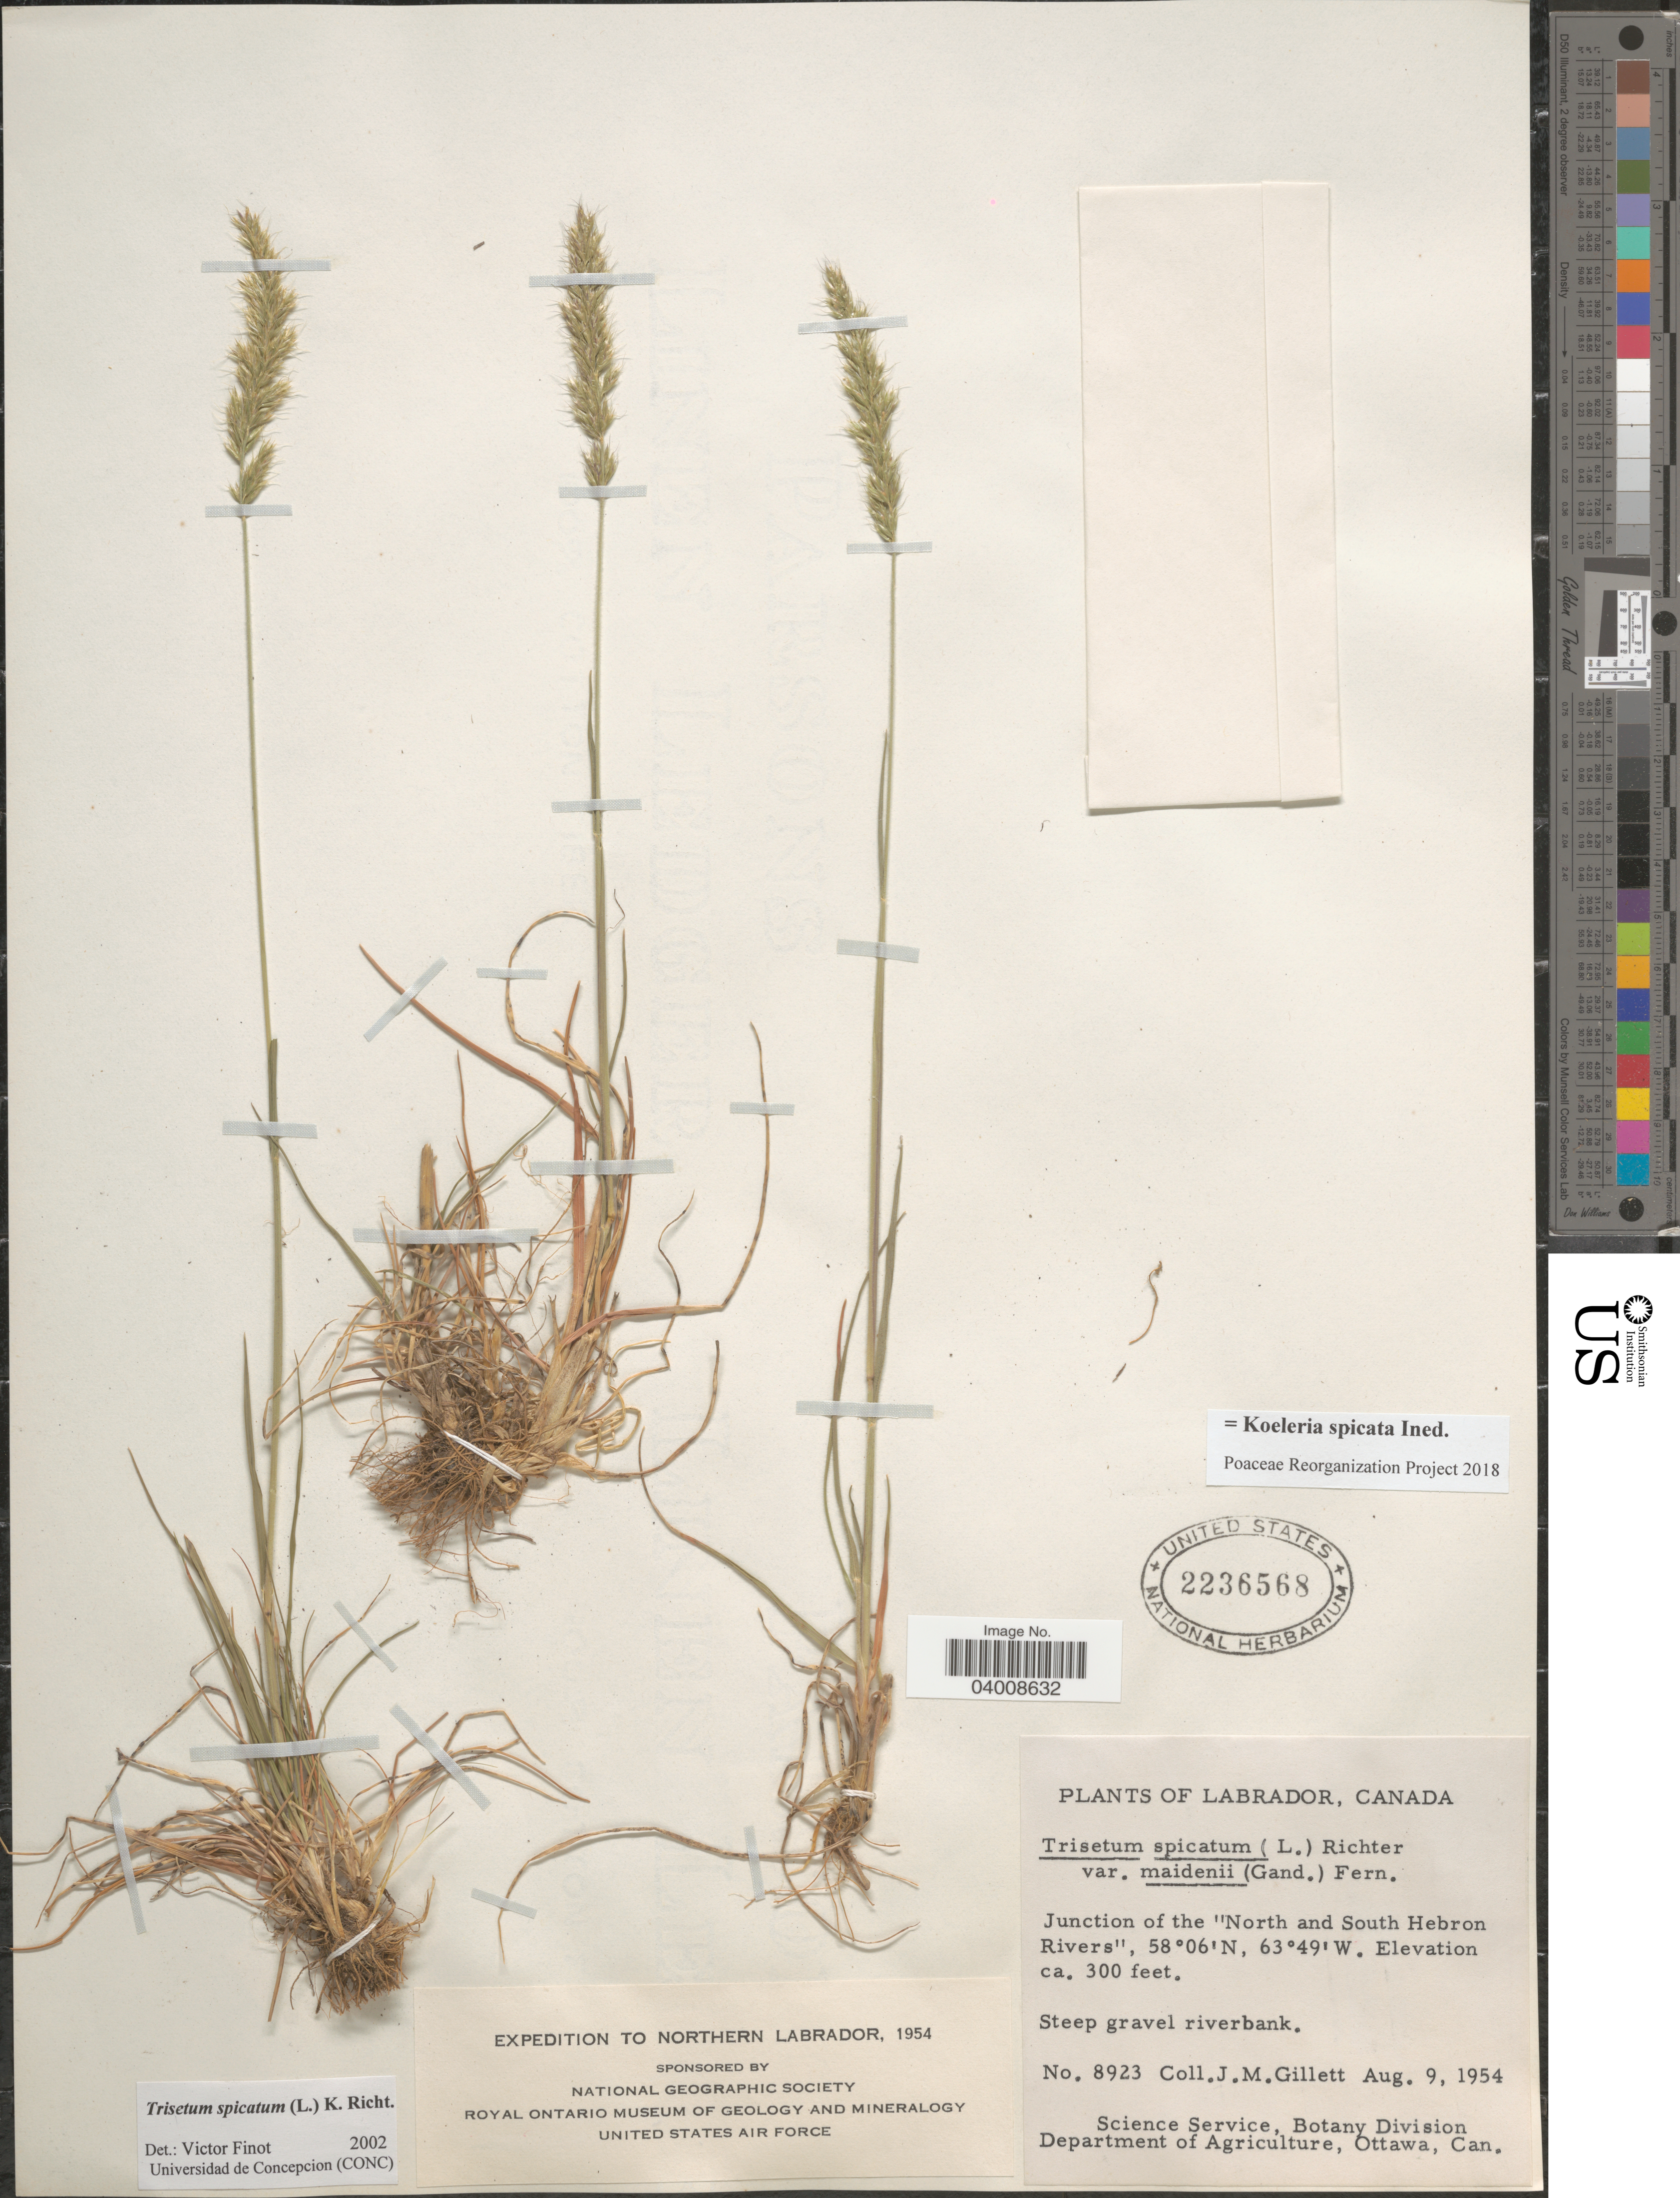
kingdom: Plantae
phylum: Tracheophyta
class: Liliopsida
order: Poales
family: Poaceae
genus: Koeleria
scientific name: Koeleria spicata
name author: (L.) Barberá et al.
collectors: J. M. Gillett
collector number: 8923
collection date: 1954-08-09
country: Canada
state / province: Newfoundland and Labrador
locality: Labrador. Junction of the "North and South Hebron Rivers". Northern Labrador.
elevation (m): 91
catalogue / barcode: US 2236568